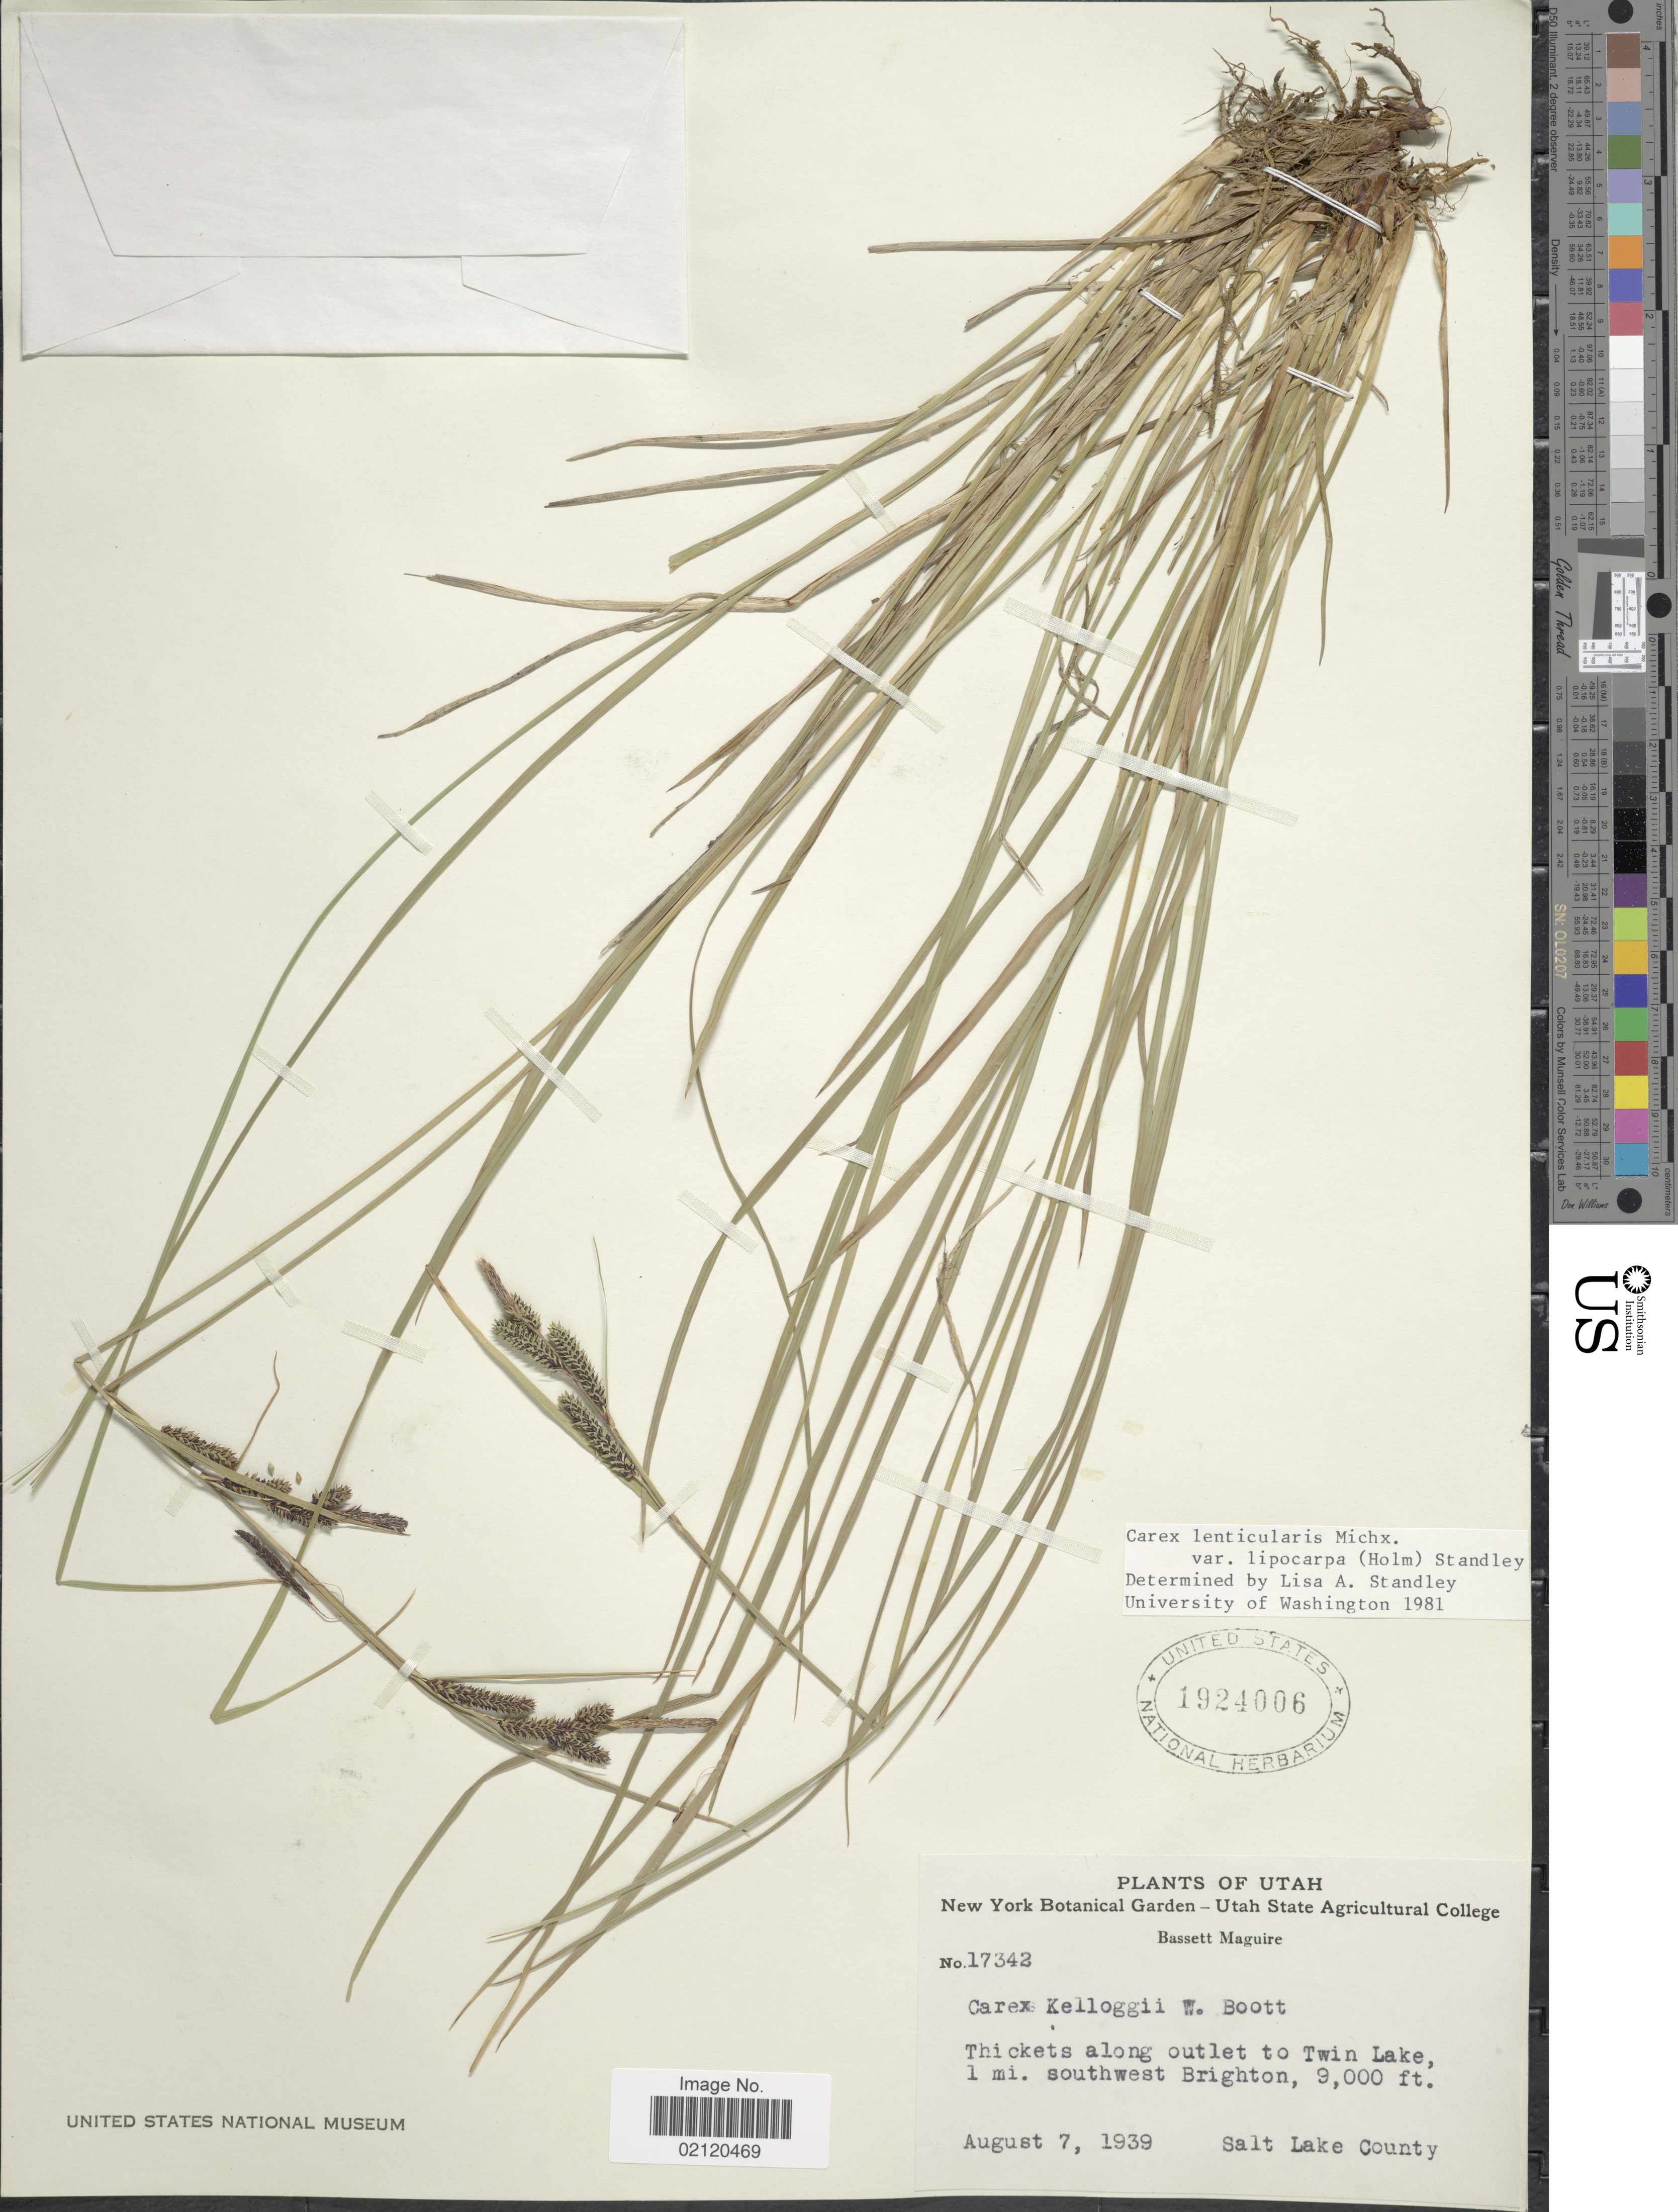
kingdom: Plantae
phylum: Tracheophyta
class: Liliopsida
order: Poales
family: Cyperaceae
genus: Carex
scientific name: Carex kelloggii var. kelloggii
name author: W. Boott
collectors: B. Maguire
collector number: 17342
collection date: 1939-08-07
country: United States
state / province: Utah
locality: Thickets along outlet to Twin Lake, 1 mi. southwest Brighton, Salt Lake County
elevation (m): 2743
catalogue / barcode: US 1924006